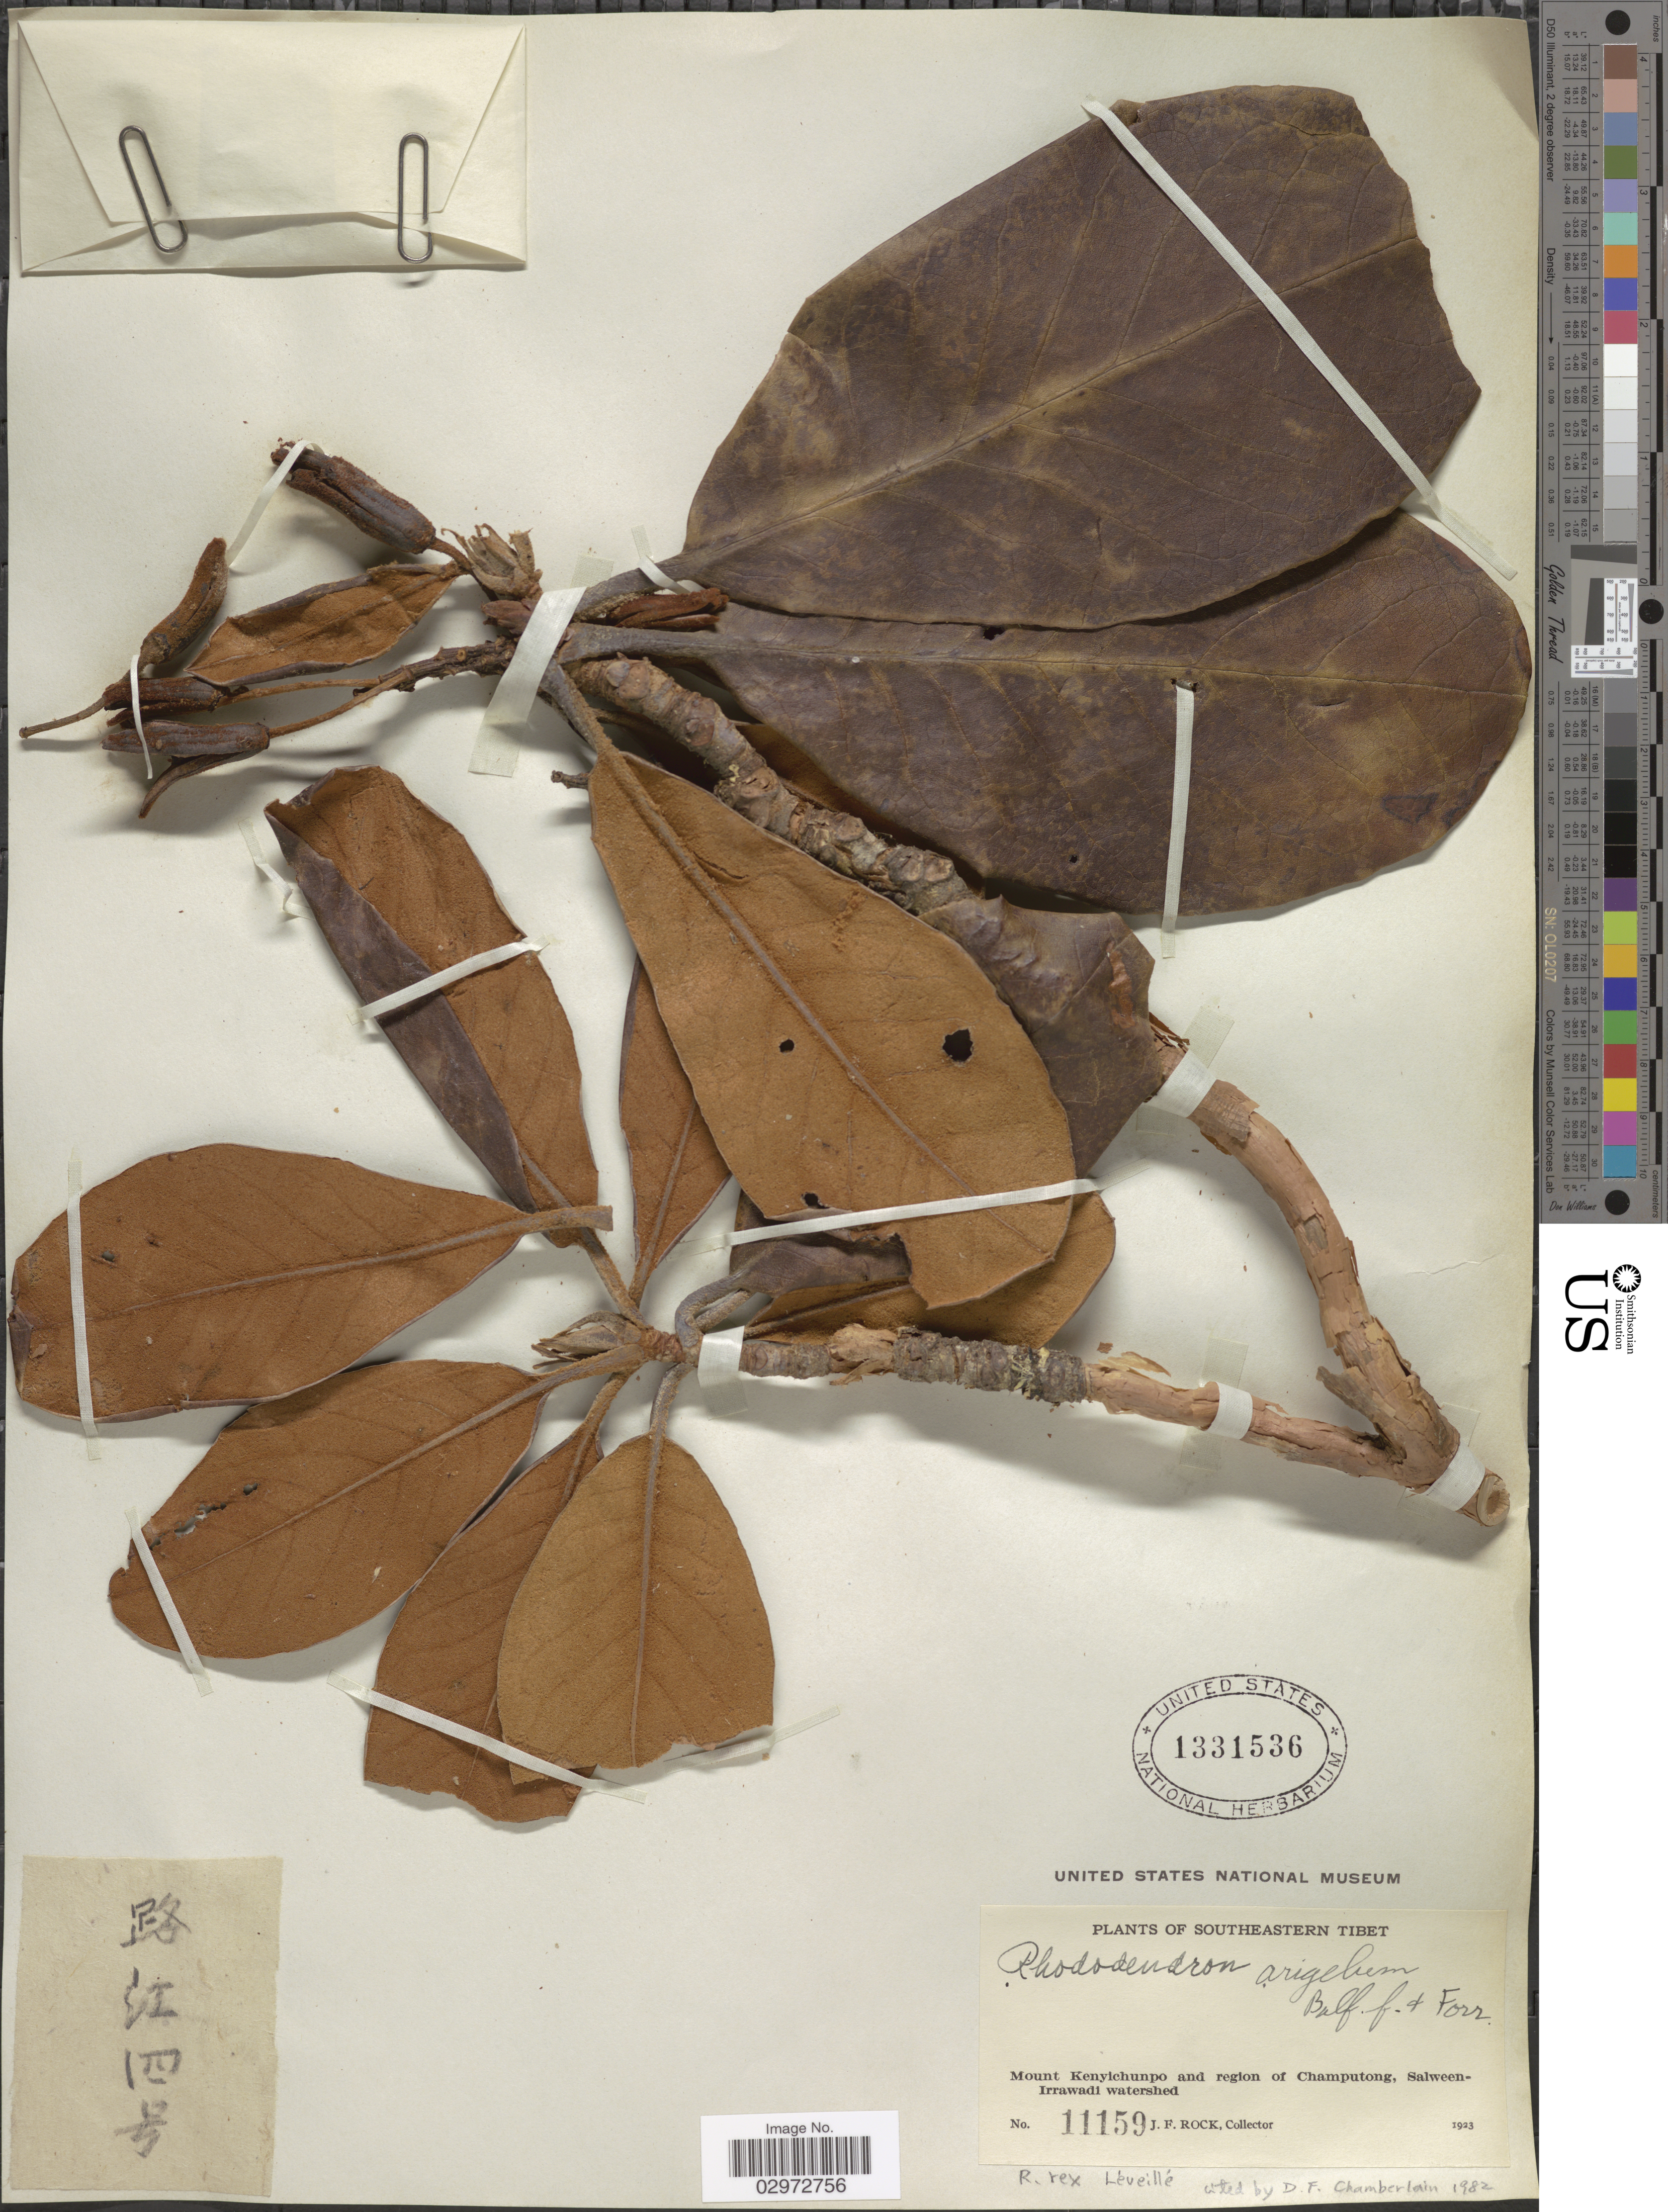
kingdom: Plantae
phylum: Tracheophyta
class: Magnoliopsida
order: Ericales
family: Ericaceae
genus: Rhododendron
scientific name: Rhododendron rex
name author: H. Lév.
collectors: J. Rock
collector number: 11159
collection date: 1923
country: China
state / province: Xizang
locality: Southeastern Tibet. Mount Kenyichunpo and region of Champutong, Salween-Irrawadi watershed.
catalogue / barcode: US 1331536